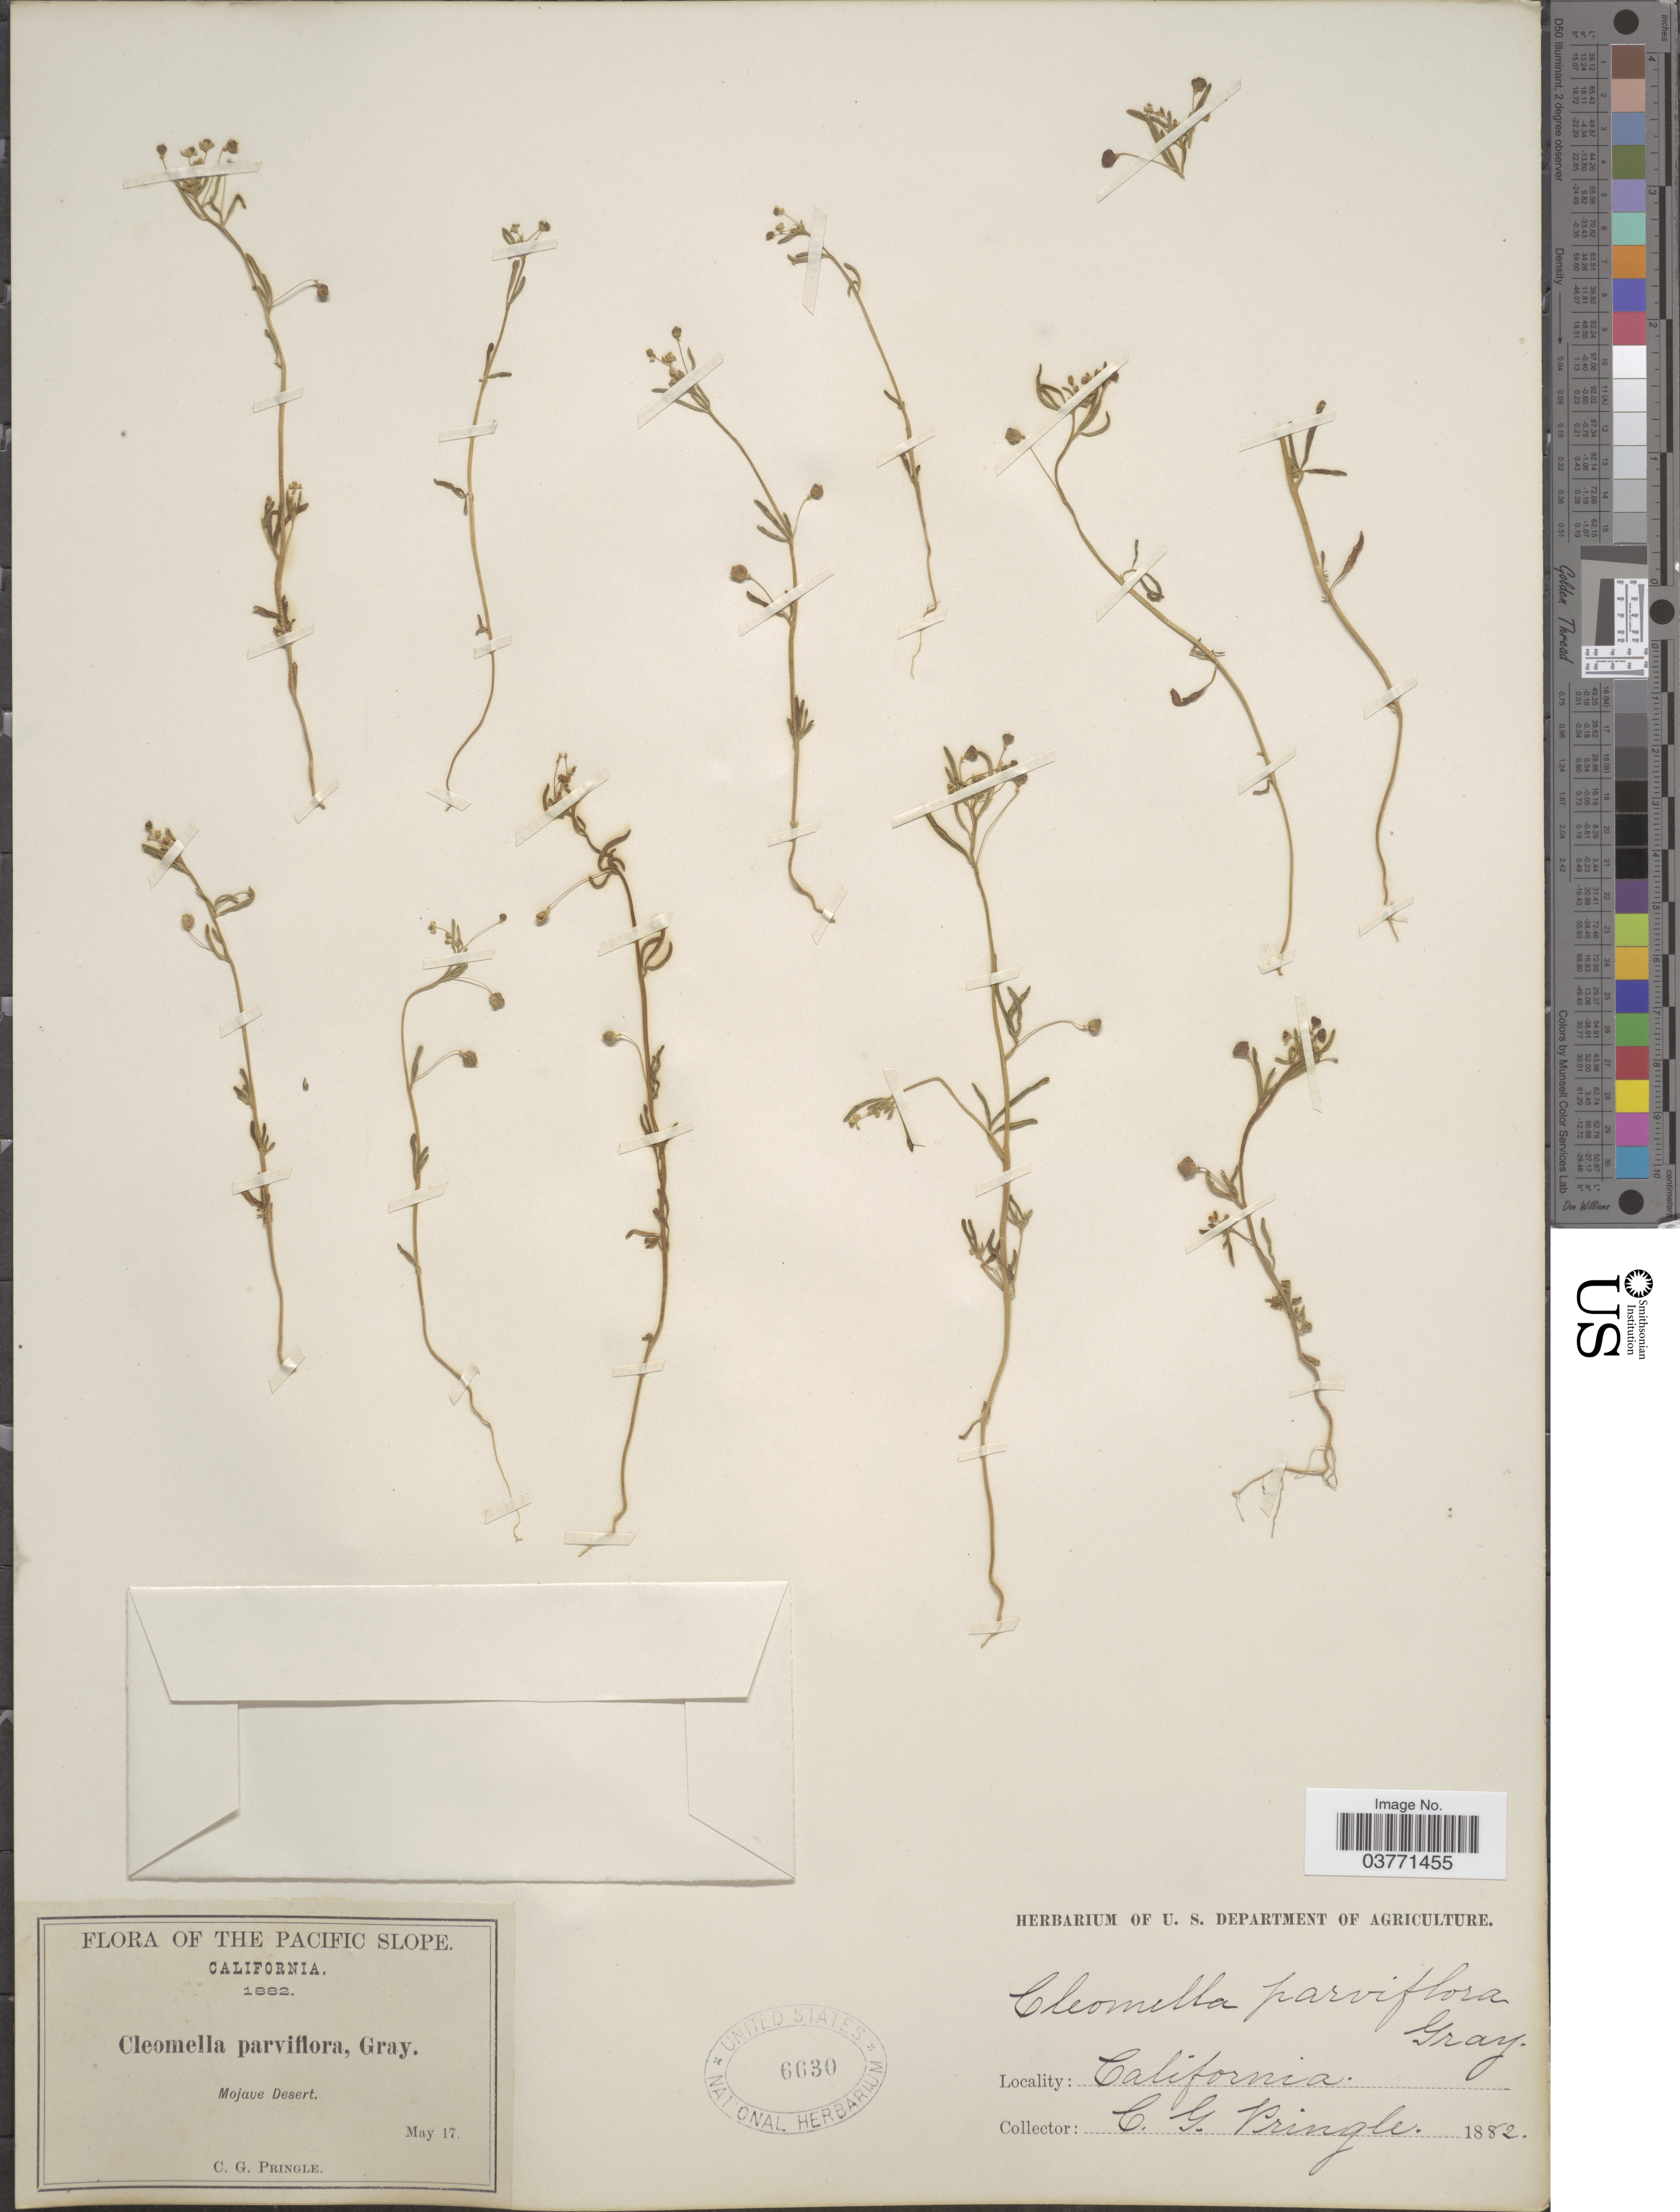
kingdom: Plantae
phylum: Tracheophyta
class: Magnoliopsida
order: Brassicales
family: Cleomaceae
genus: Cleomella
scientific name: Cleomella parviflora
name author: A. Gray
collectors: C. G. Pringle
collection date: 1882-05-17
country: United States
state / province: California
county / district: San Bernardino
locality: Pacific slope. Mojave Desert.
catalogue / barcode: US 6630